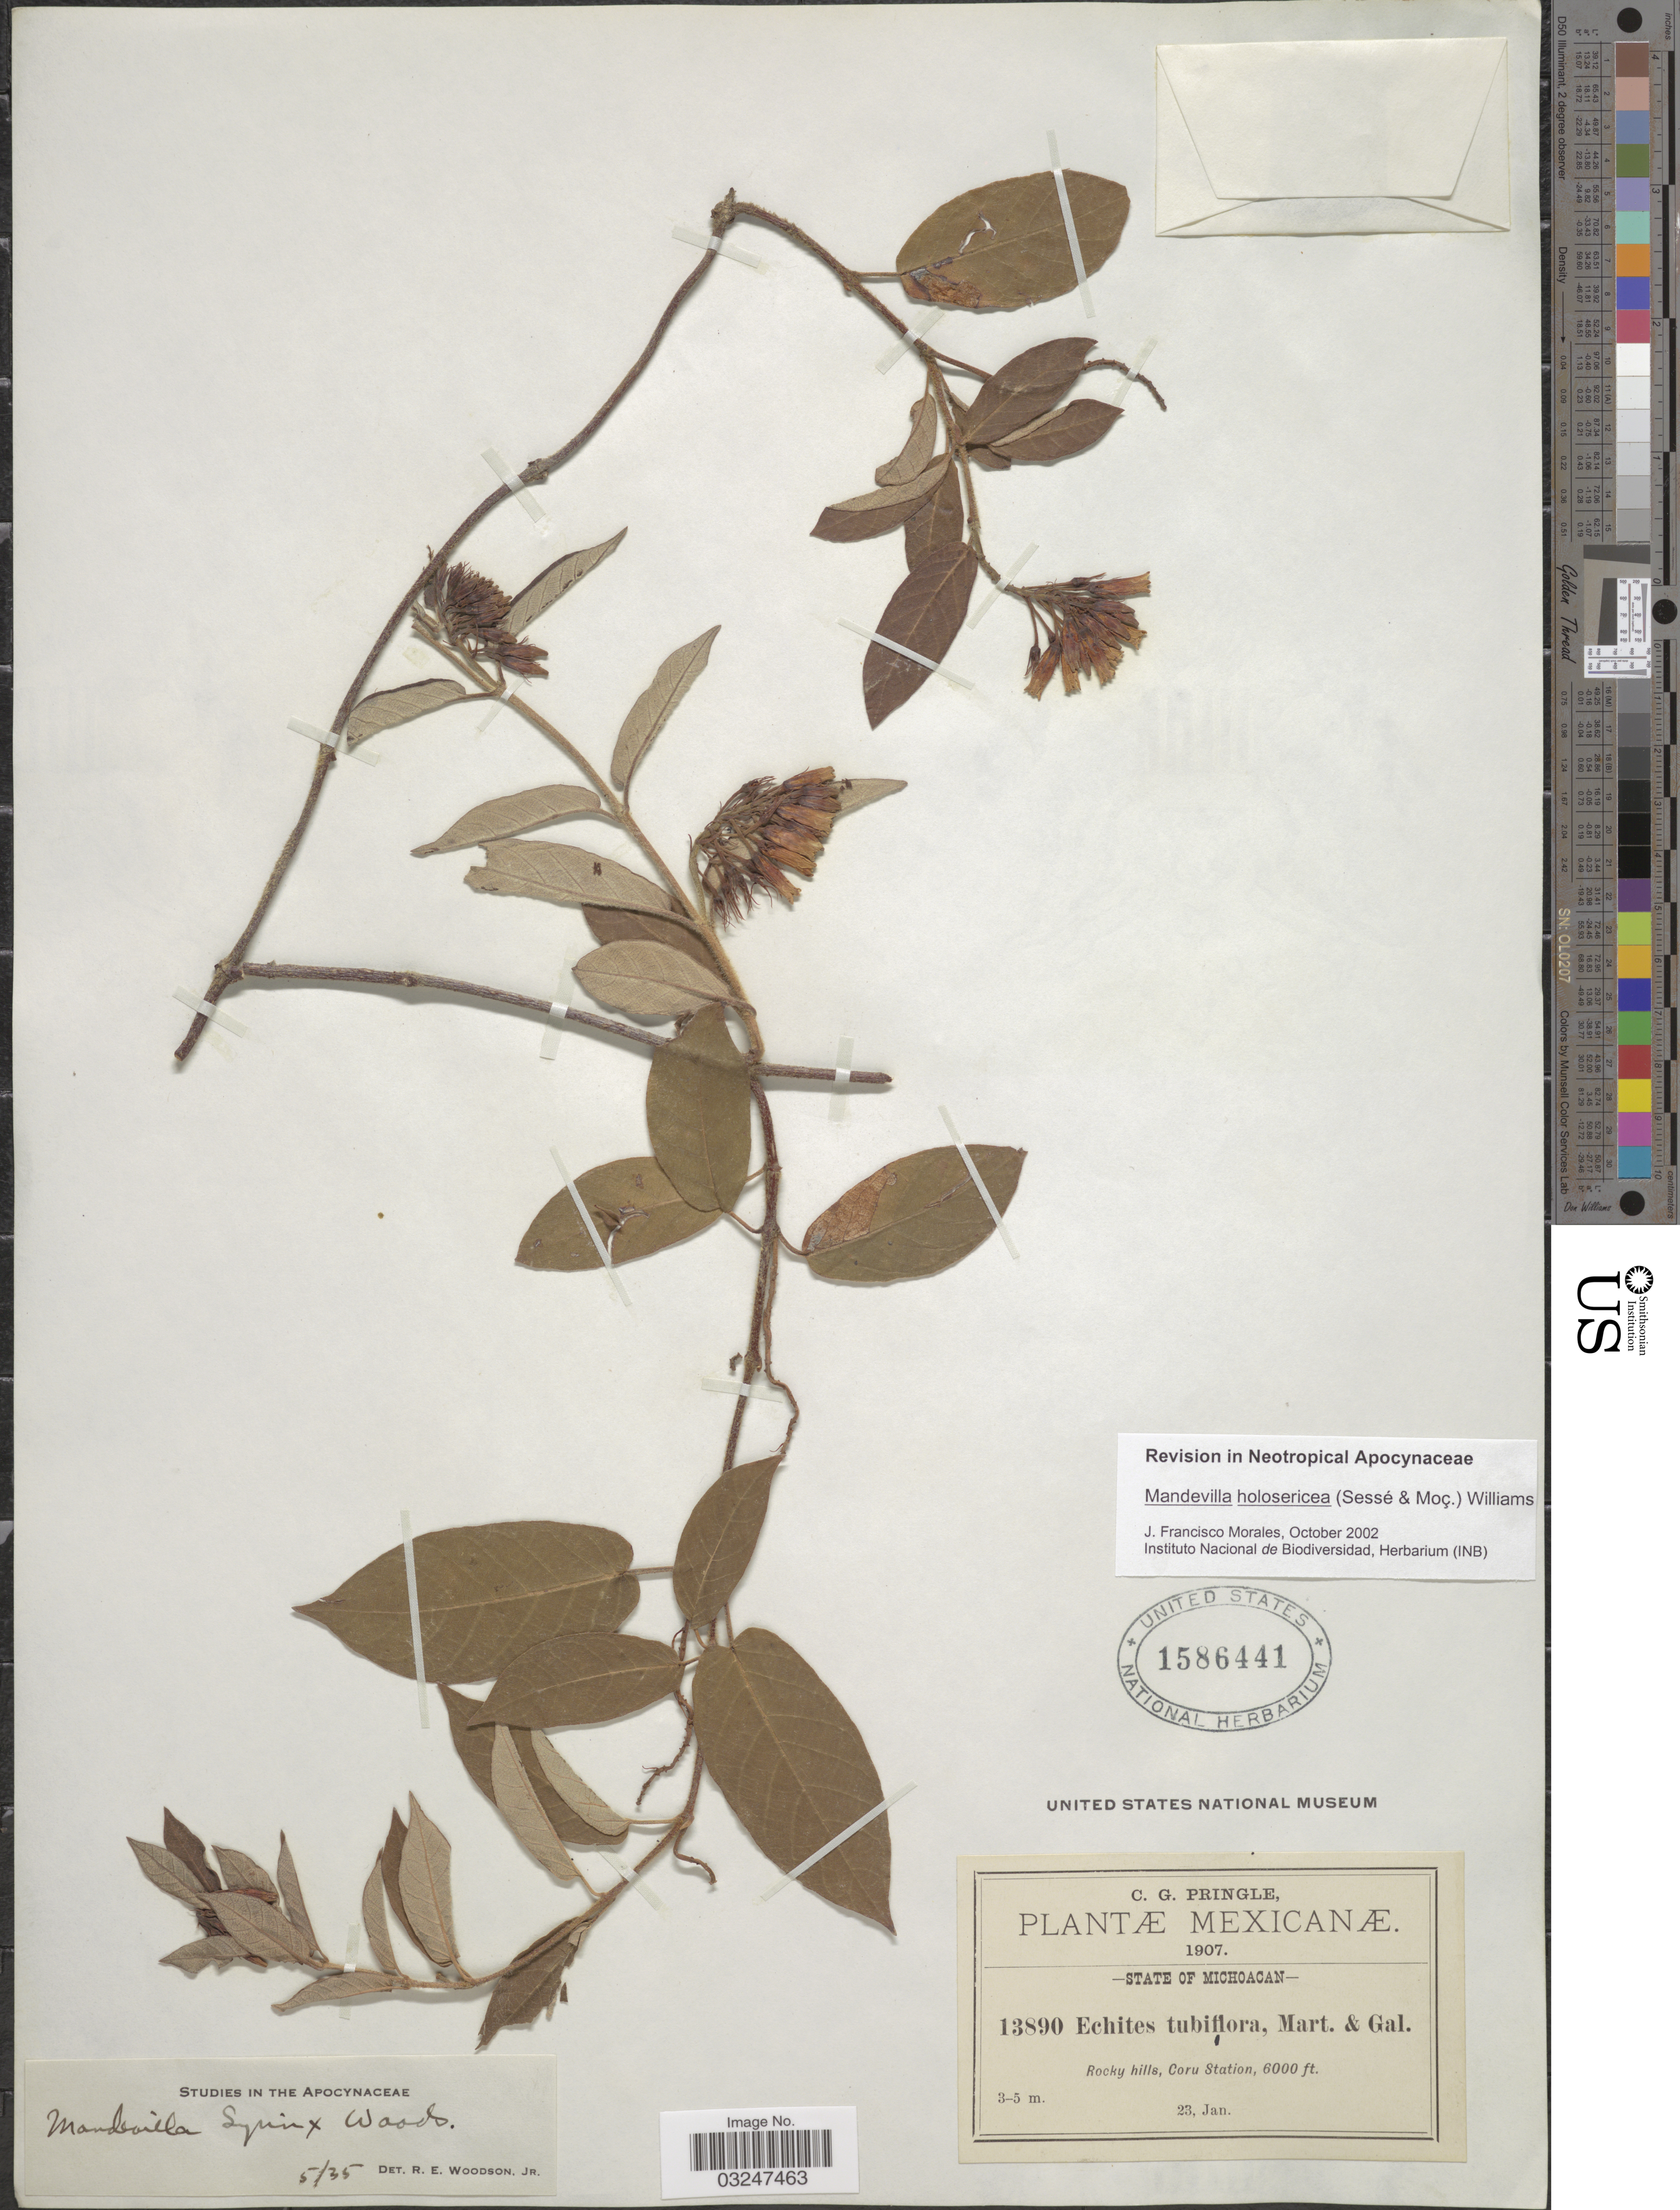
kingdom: Plantae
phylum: Tracheophyta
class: Magnoliopsida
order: Gentianales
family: Apocynaceae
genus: Mandevilla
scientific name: Mandevilla holosericea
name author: (Sessé & Moc.) J.K. Williams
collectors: C. G. Pringle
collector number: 13890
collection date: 1907-01-23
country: Mexico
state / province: Michoacán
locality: Rocky hills, Coru Station.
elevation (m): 1829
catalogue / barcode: US 1586441